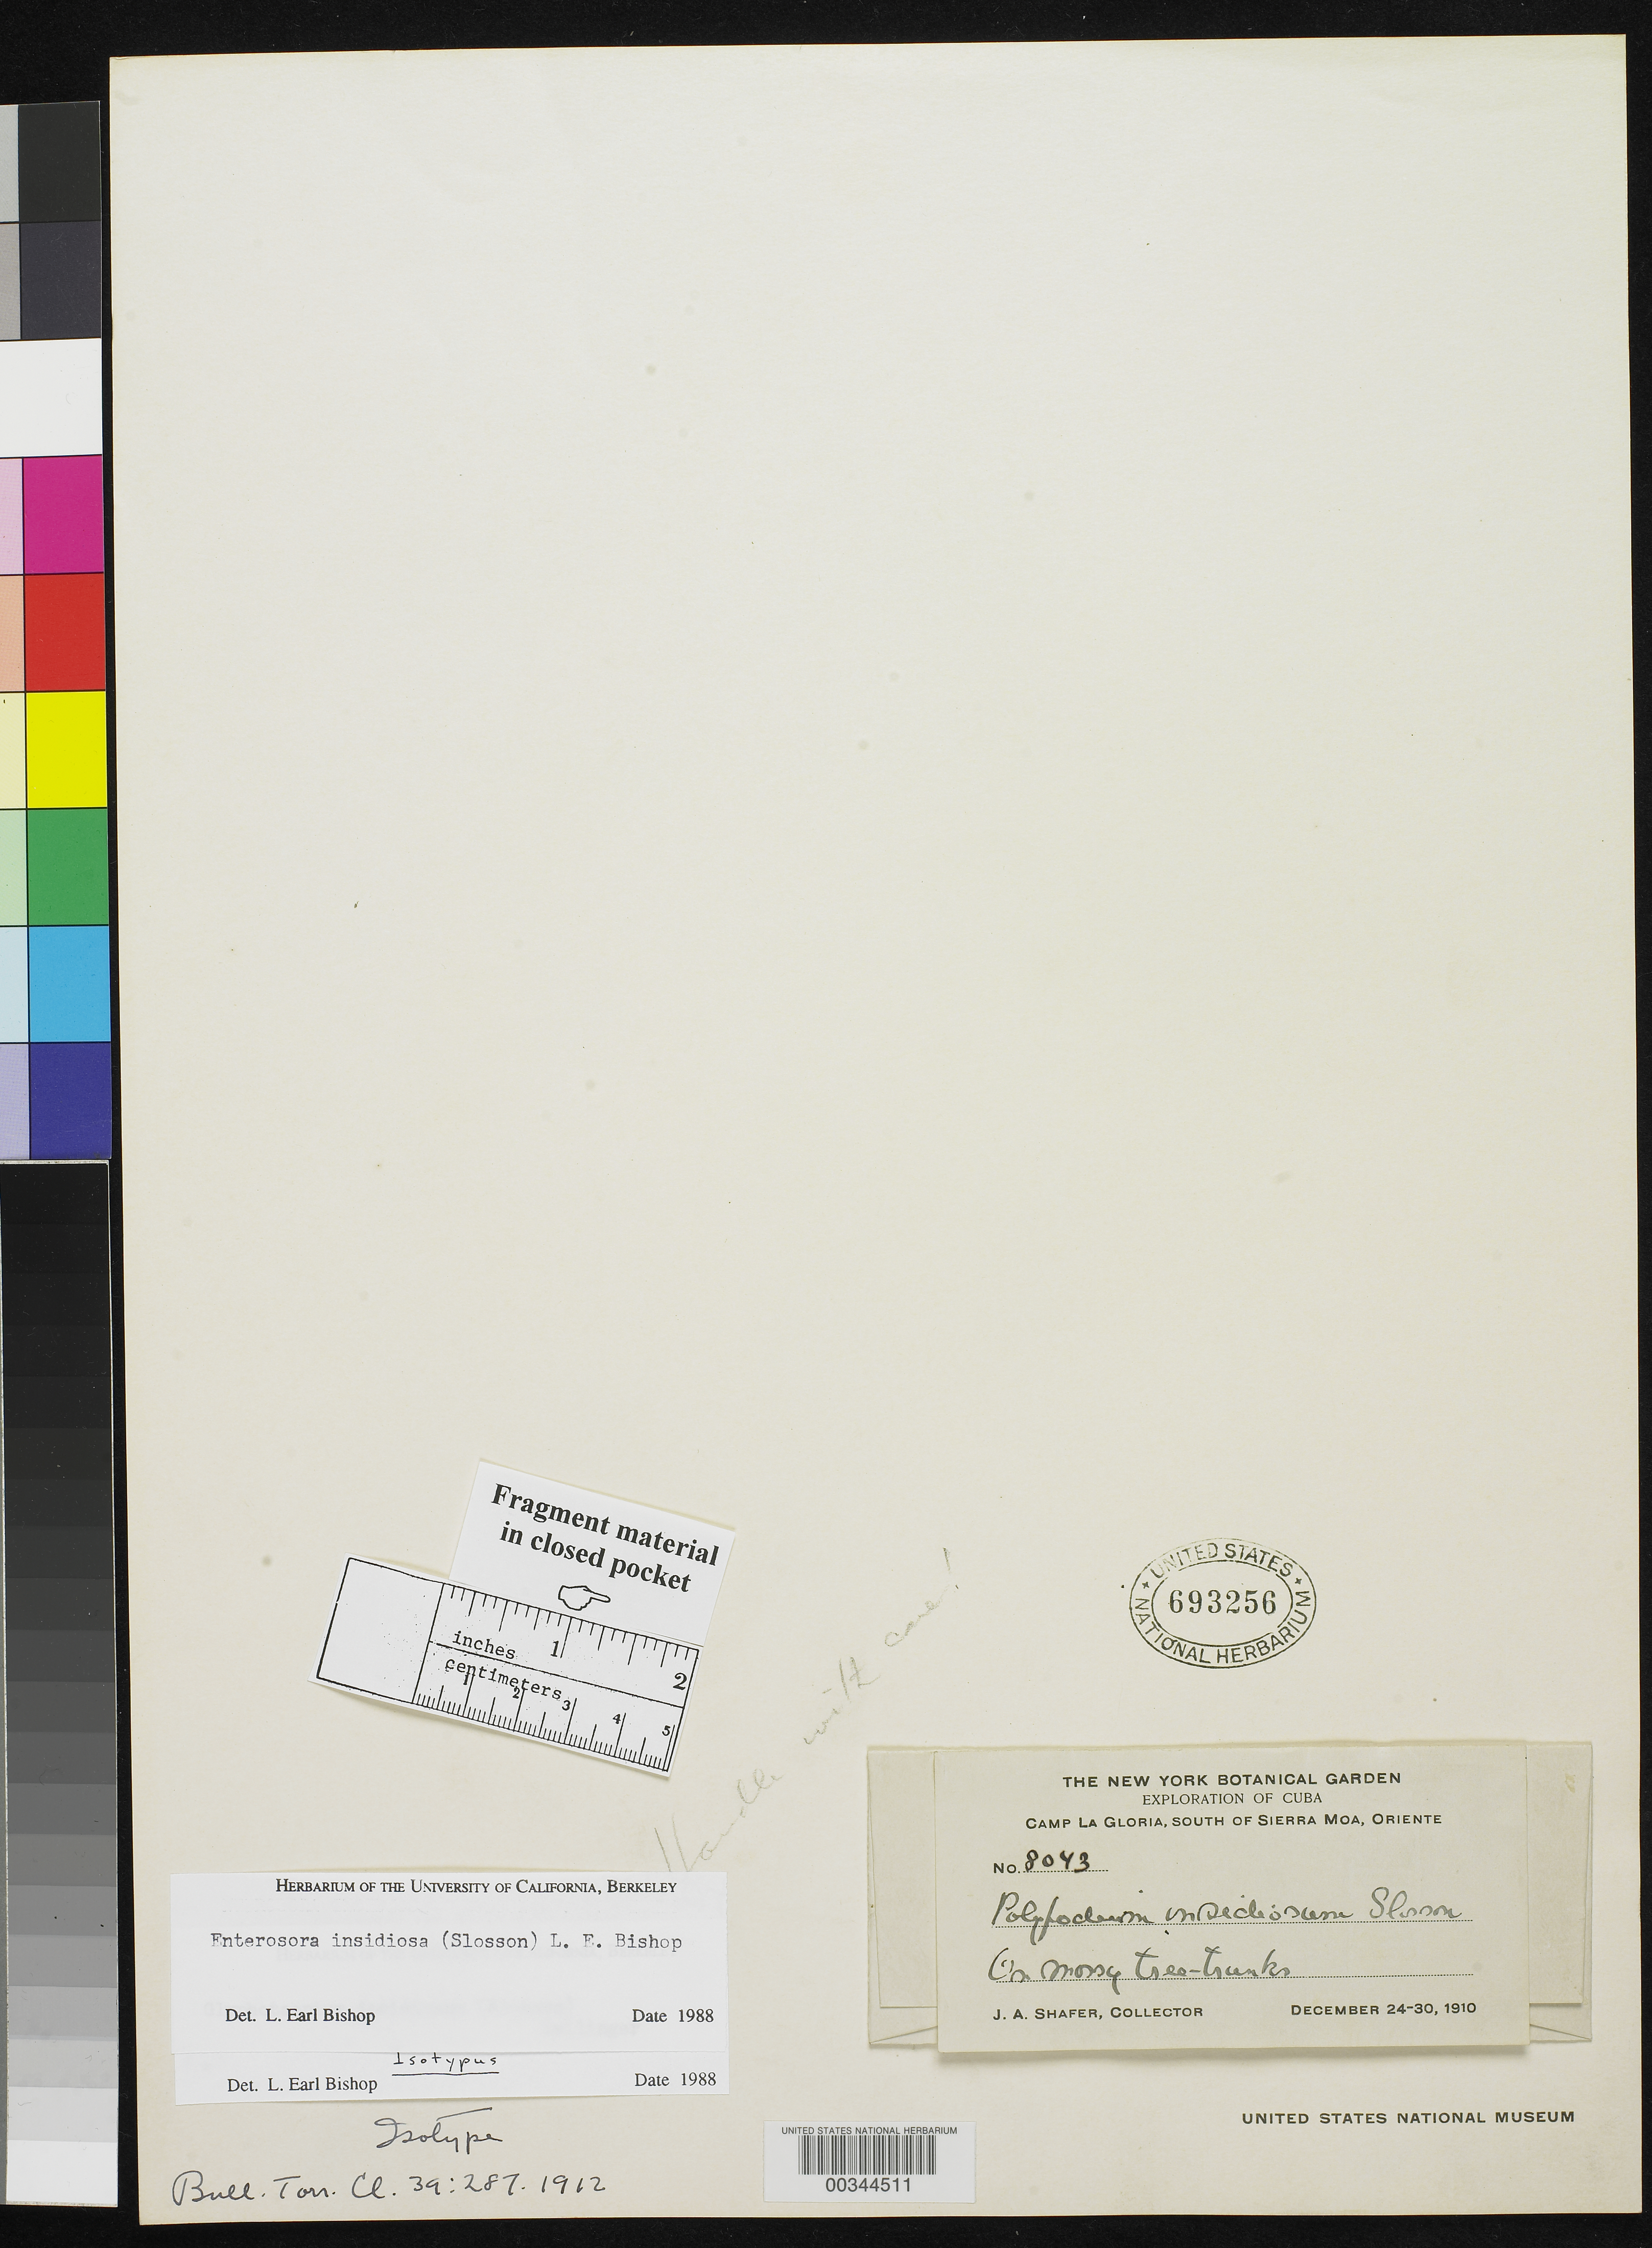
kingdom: Plantae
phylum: Tracheophyta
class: Polypodiopsida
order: Polypodiales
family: Polypodiaceae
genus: Polypodium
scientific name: Polypodium insidiosum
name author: Sloss.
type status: Isotype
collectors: J. A. Shafer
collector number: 8043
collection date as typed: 24 Dec 1910 to 30 Dec 1910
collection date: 1910-12-24/1910-12-30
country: Cuba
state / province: Oriente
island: Greater Antilles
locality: Camp La Gloria, S of Sierra Moa, Oriente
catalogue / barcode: US 693256